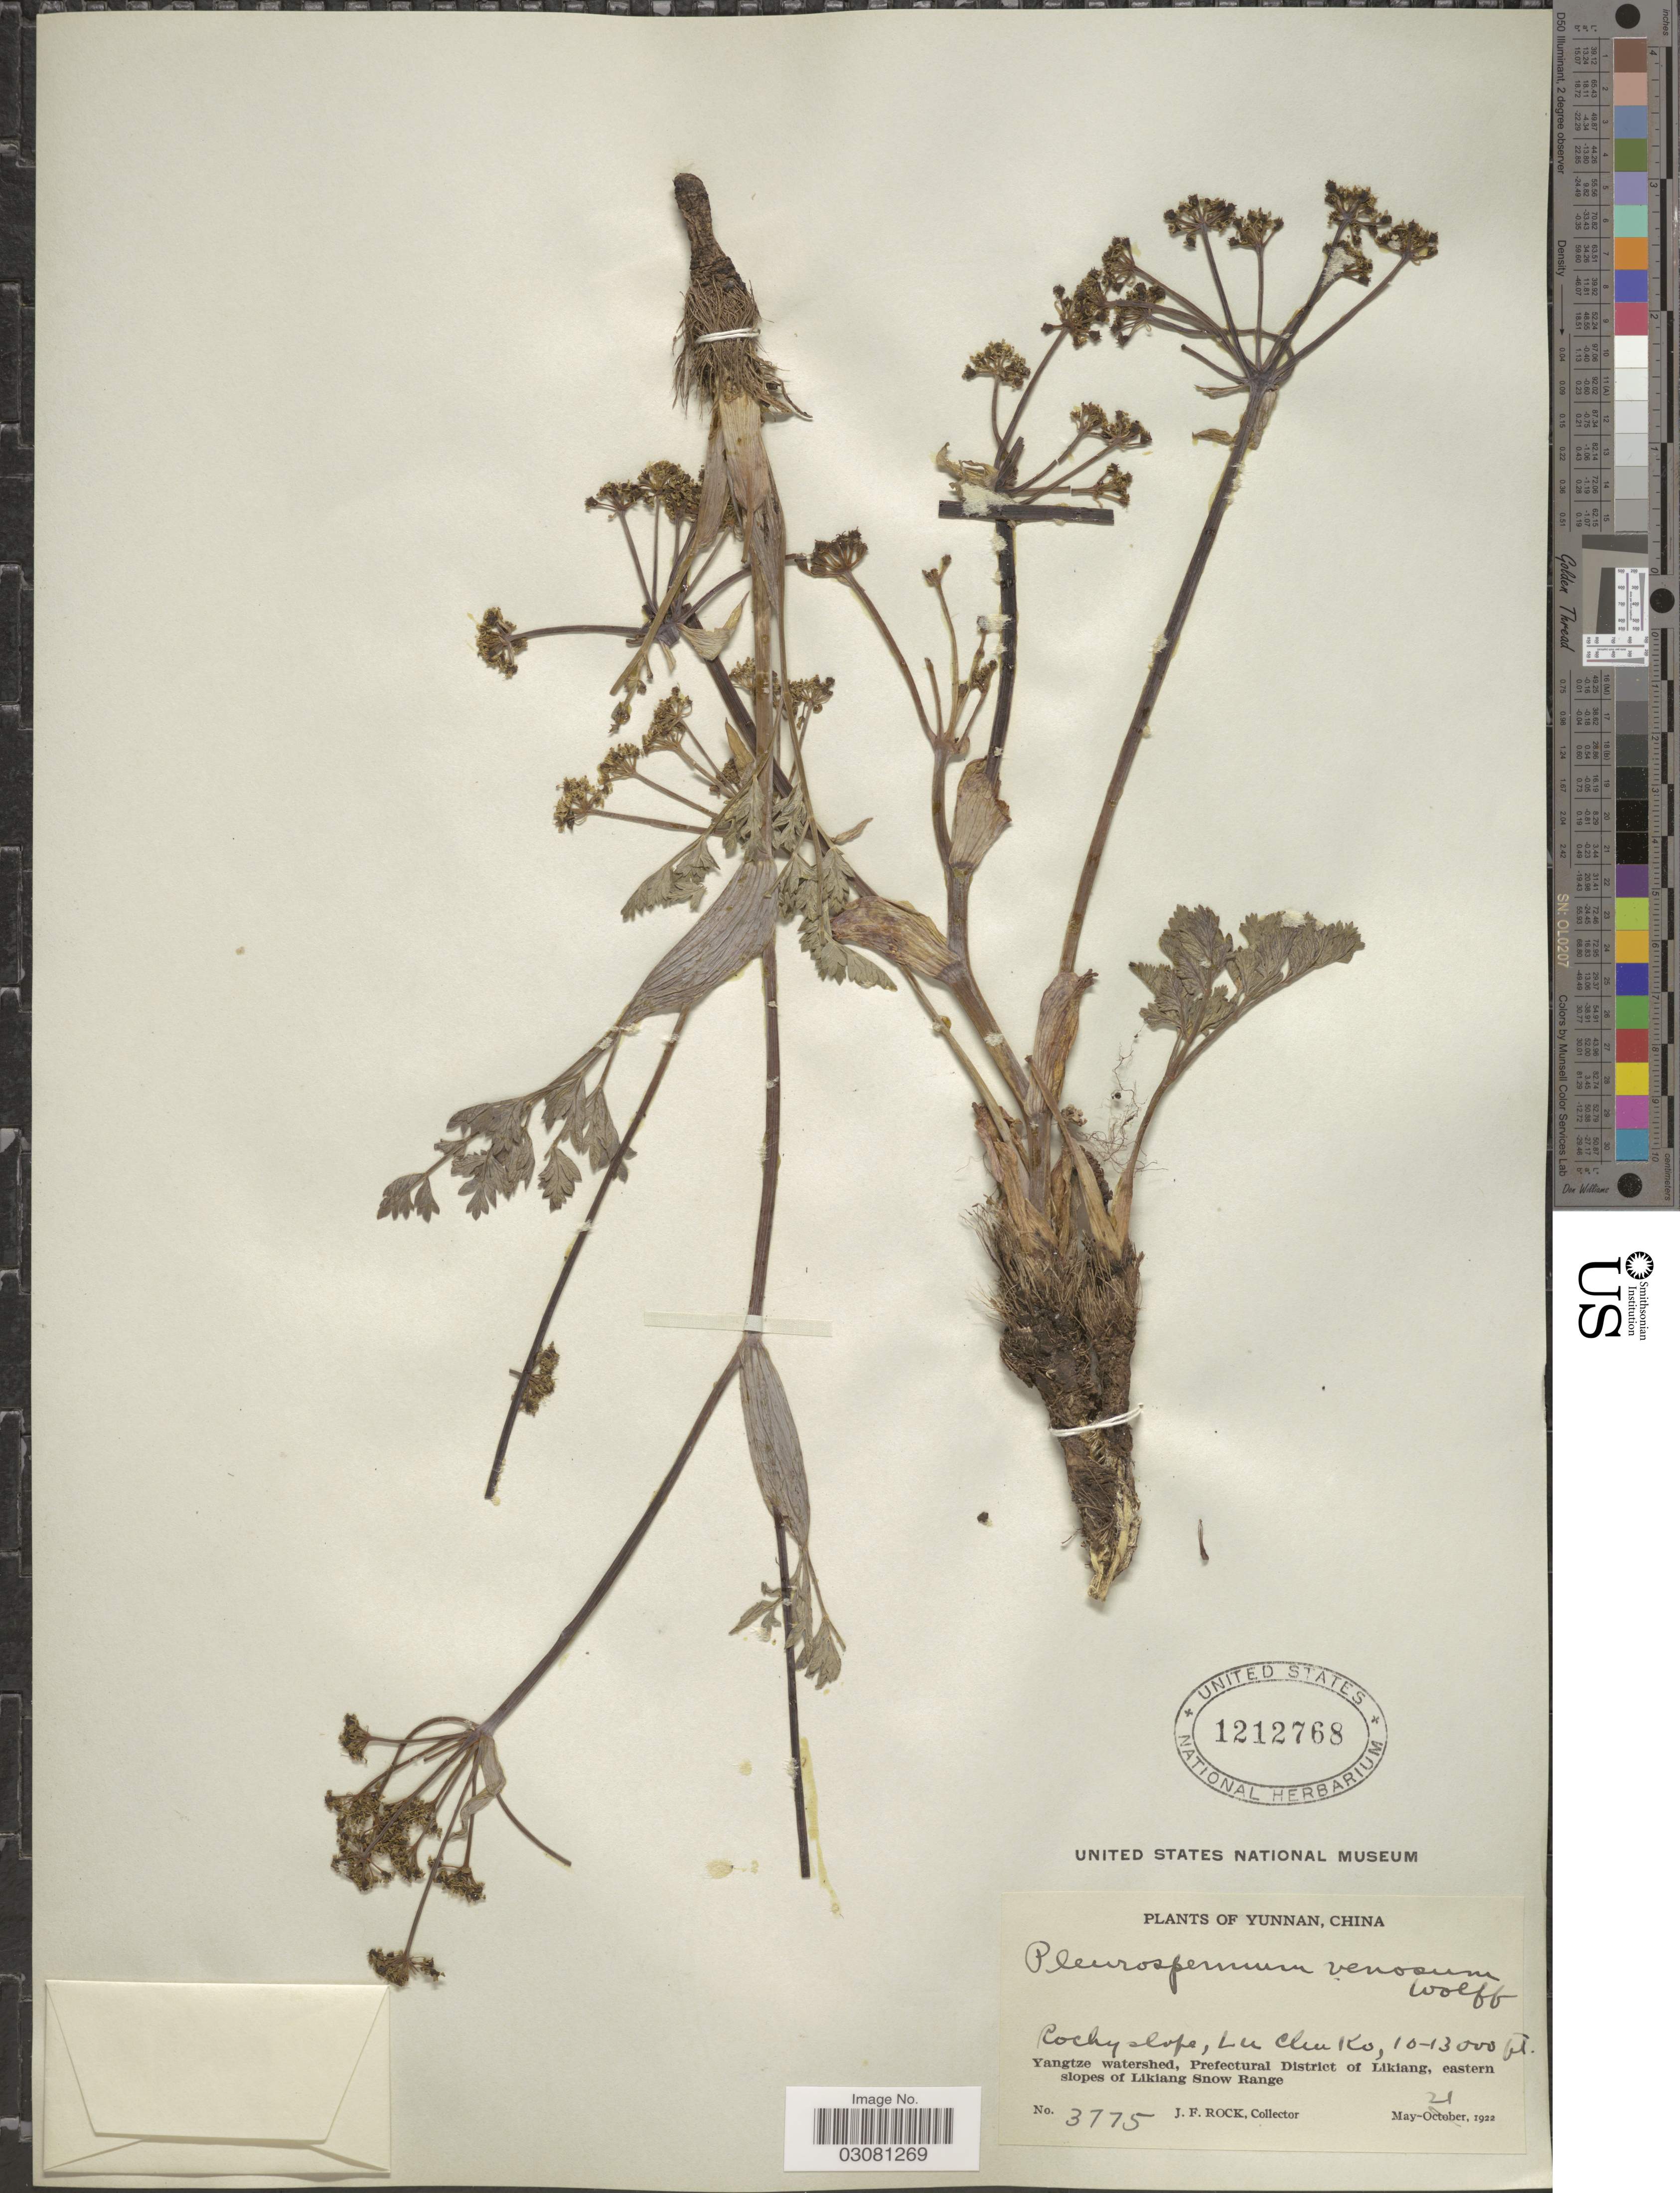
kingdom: Plantae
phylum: Tracheophyta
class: Magnoliopsida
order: Apiales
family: Apiaceae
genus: Pleurospermum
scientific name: Pleurospermum venosum H. Wolff sp. nov. ined.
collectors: J. Rock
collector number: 3775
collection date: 1922-05-21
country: China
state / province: Yunnan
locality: Lu Chu Ko. Yangtze watershed, Prefectural District of Likiang, eastern slopes of Likiang Snow Range.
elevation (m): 3048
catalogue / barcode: US 1212768